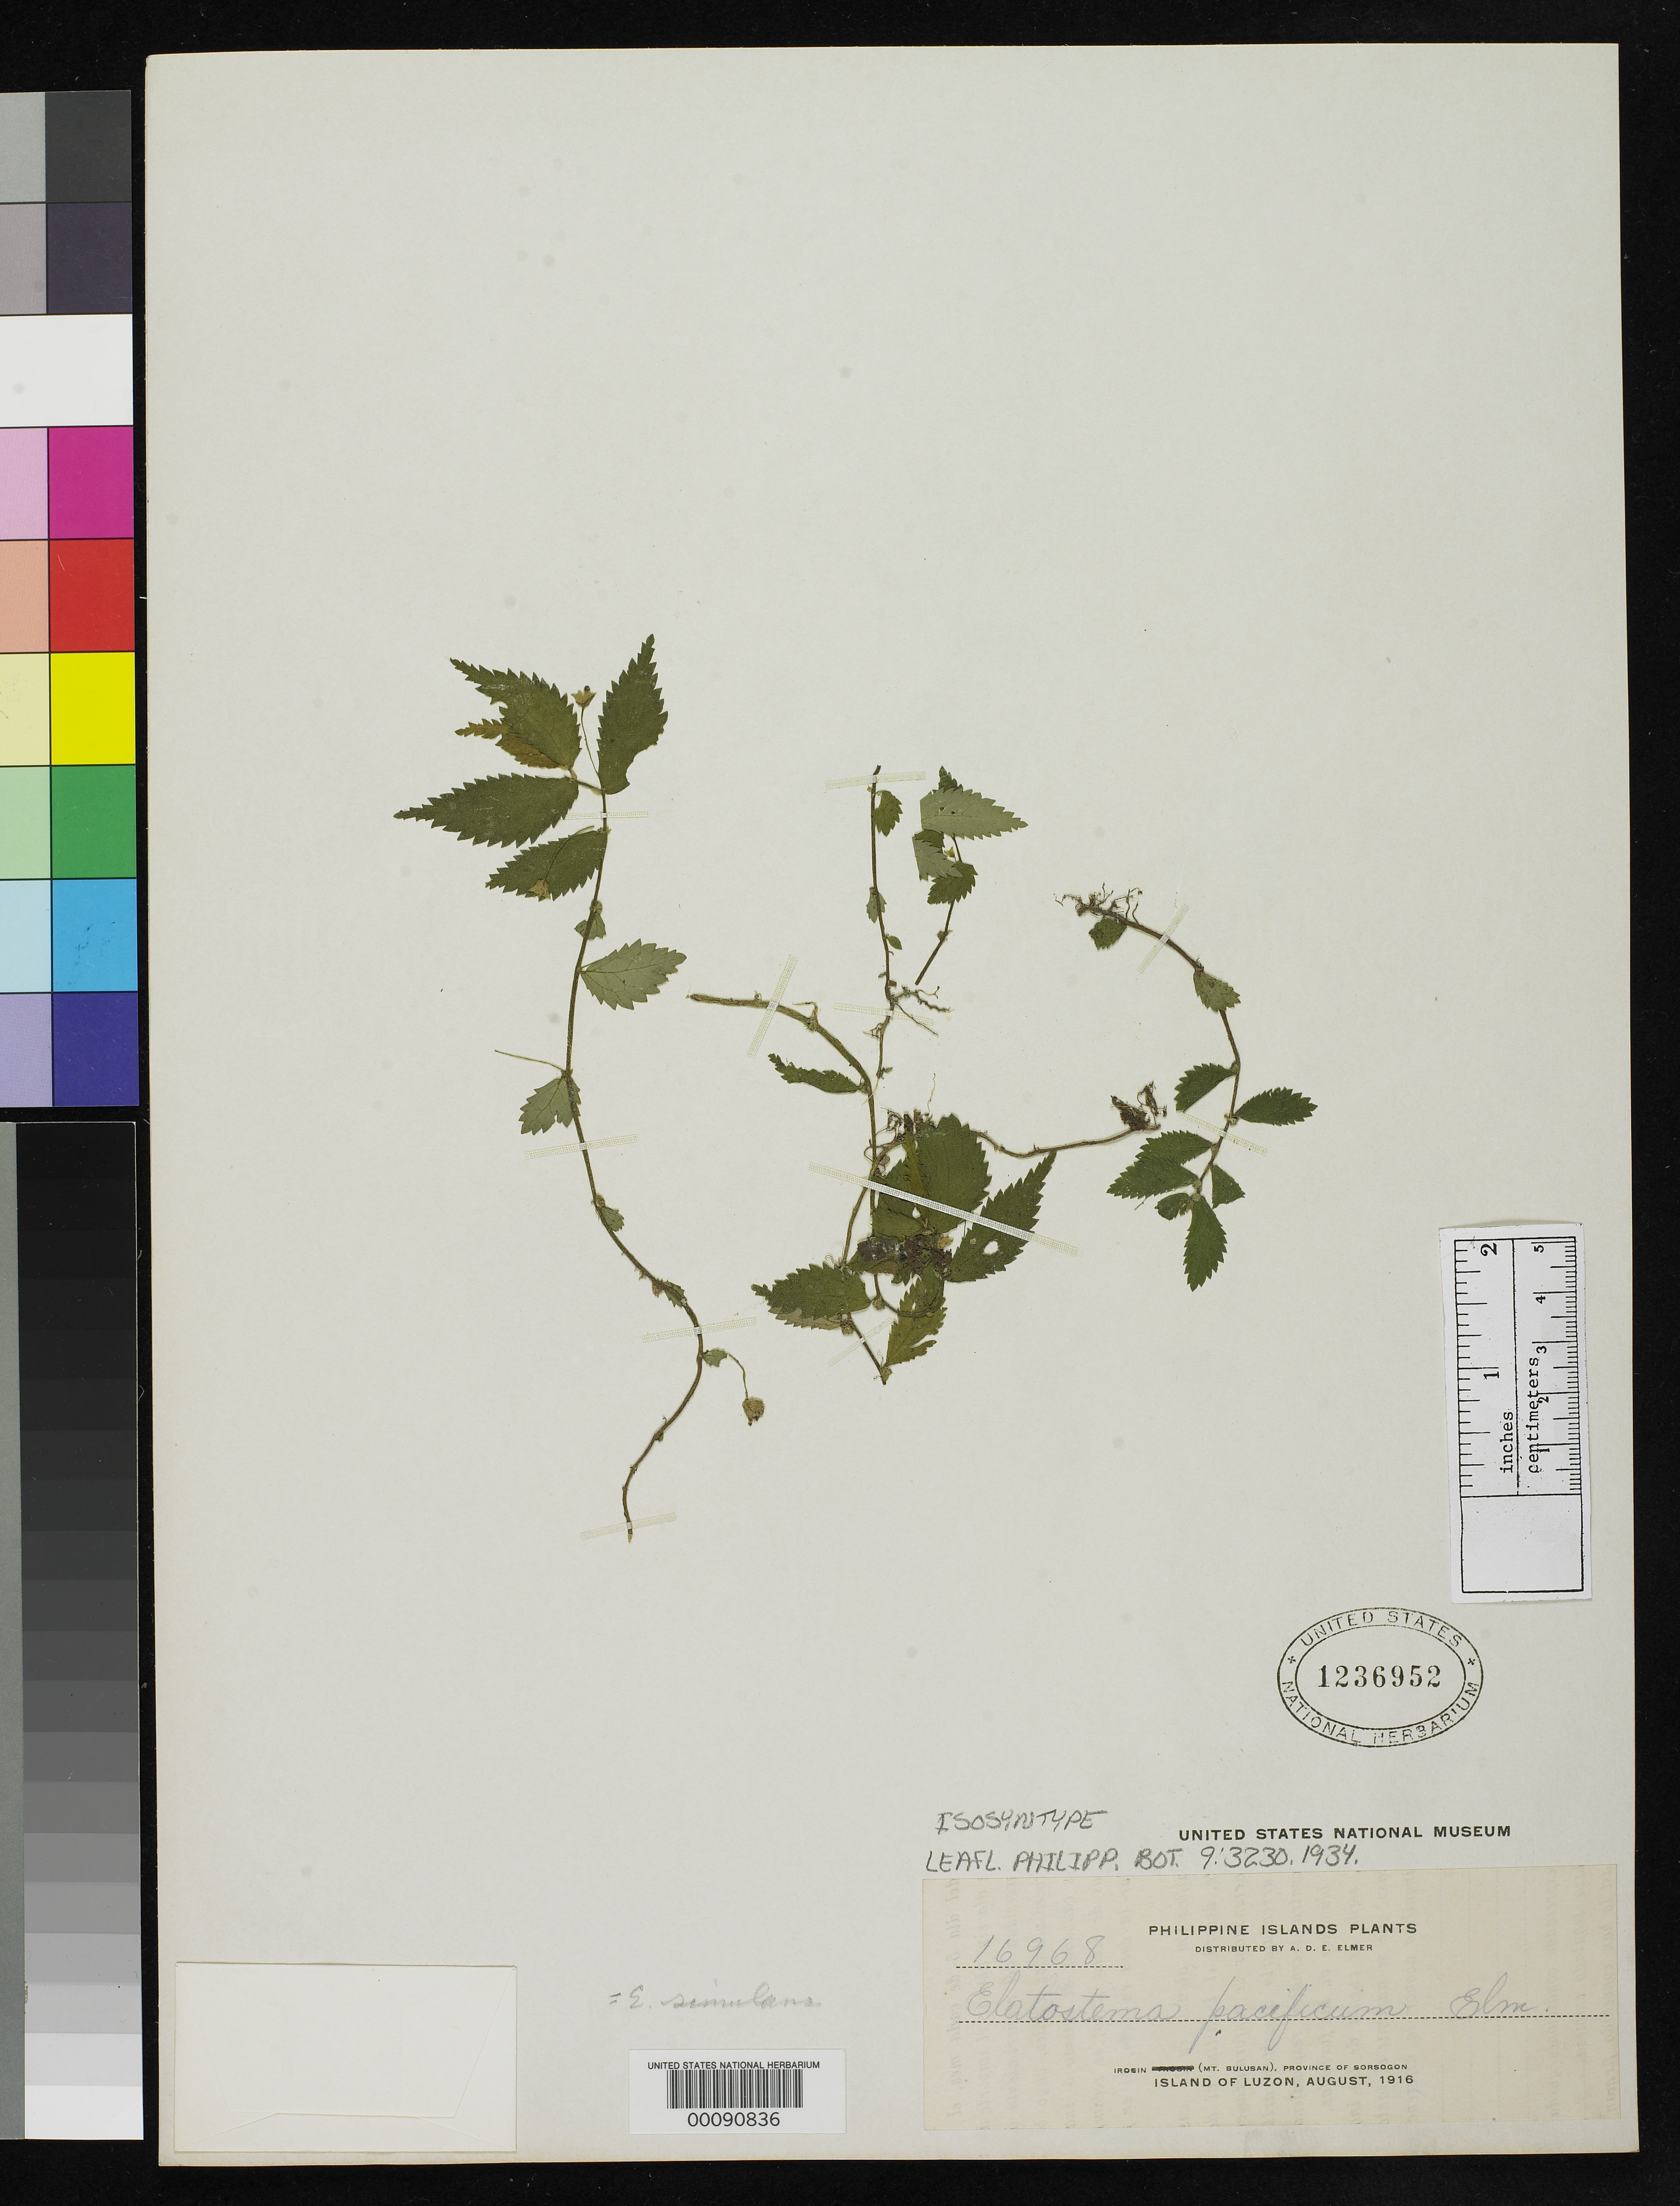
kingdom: Plantae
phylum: Tracheophyta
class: Magnoliopsida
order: Rosales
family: Urticaceae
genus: Elatostema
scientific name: Elatostema pacificum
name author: Elmer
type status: Isosyntype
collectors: A. D. E. Elmer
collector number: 16968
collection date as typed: Aug 1916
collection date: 1916-08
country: Philippines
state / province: Bicol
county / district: Sorsogon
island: Luzon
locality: Irosin (Mt. Bulusan).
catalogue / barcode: US 1236952